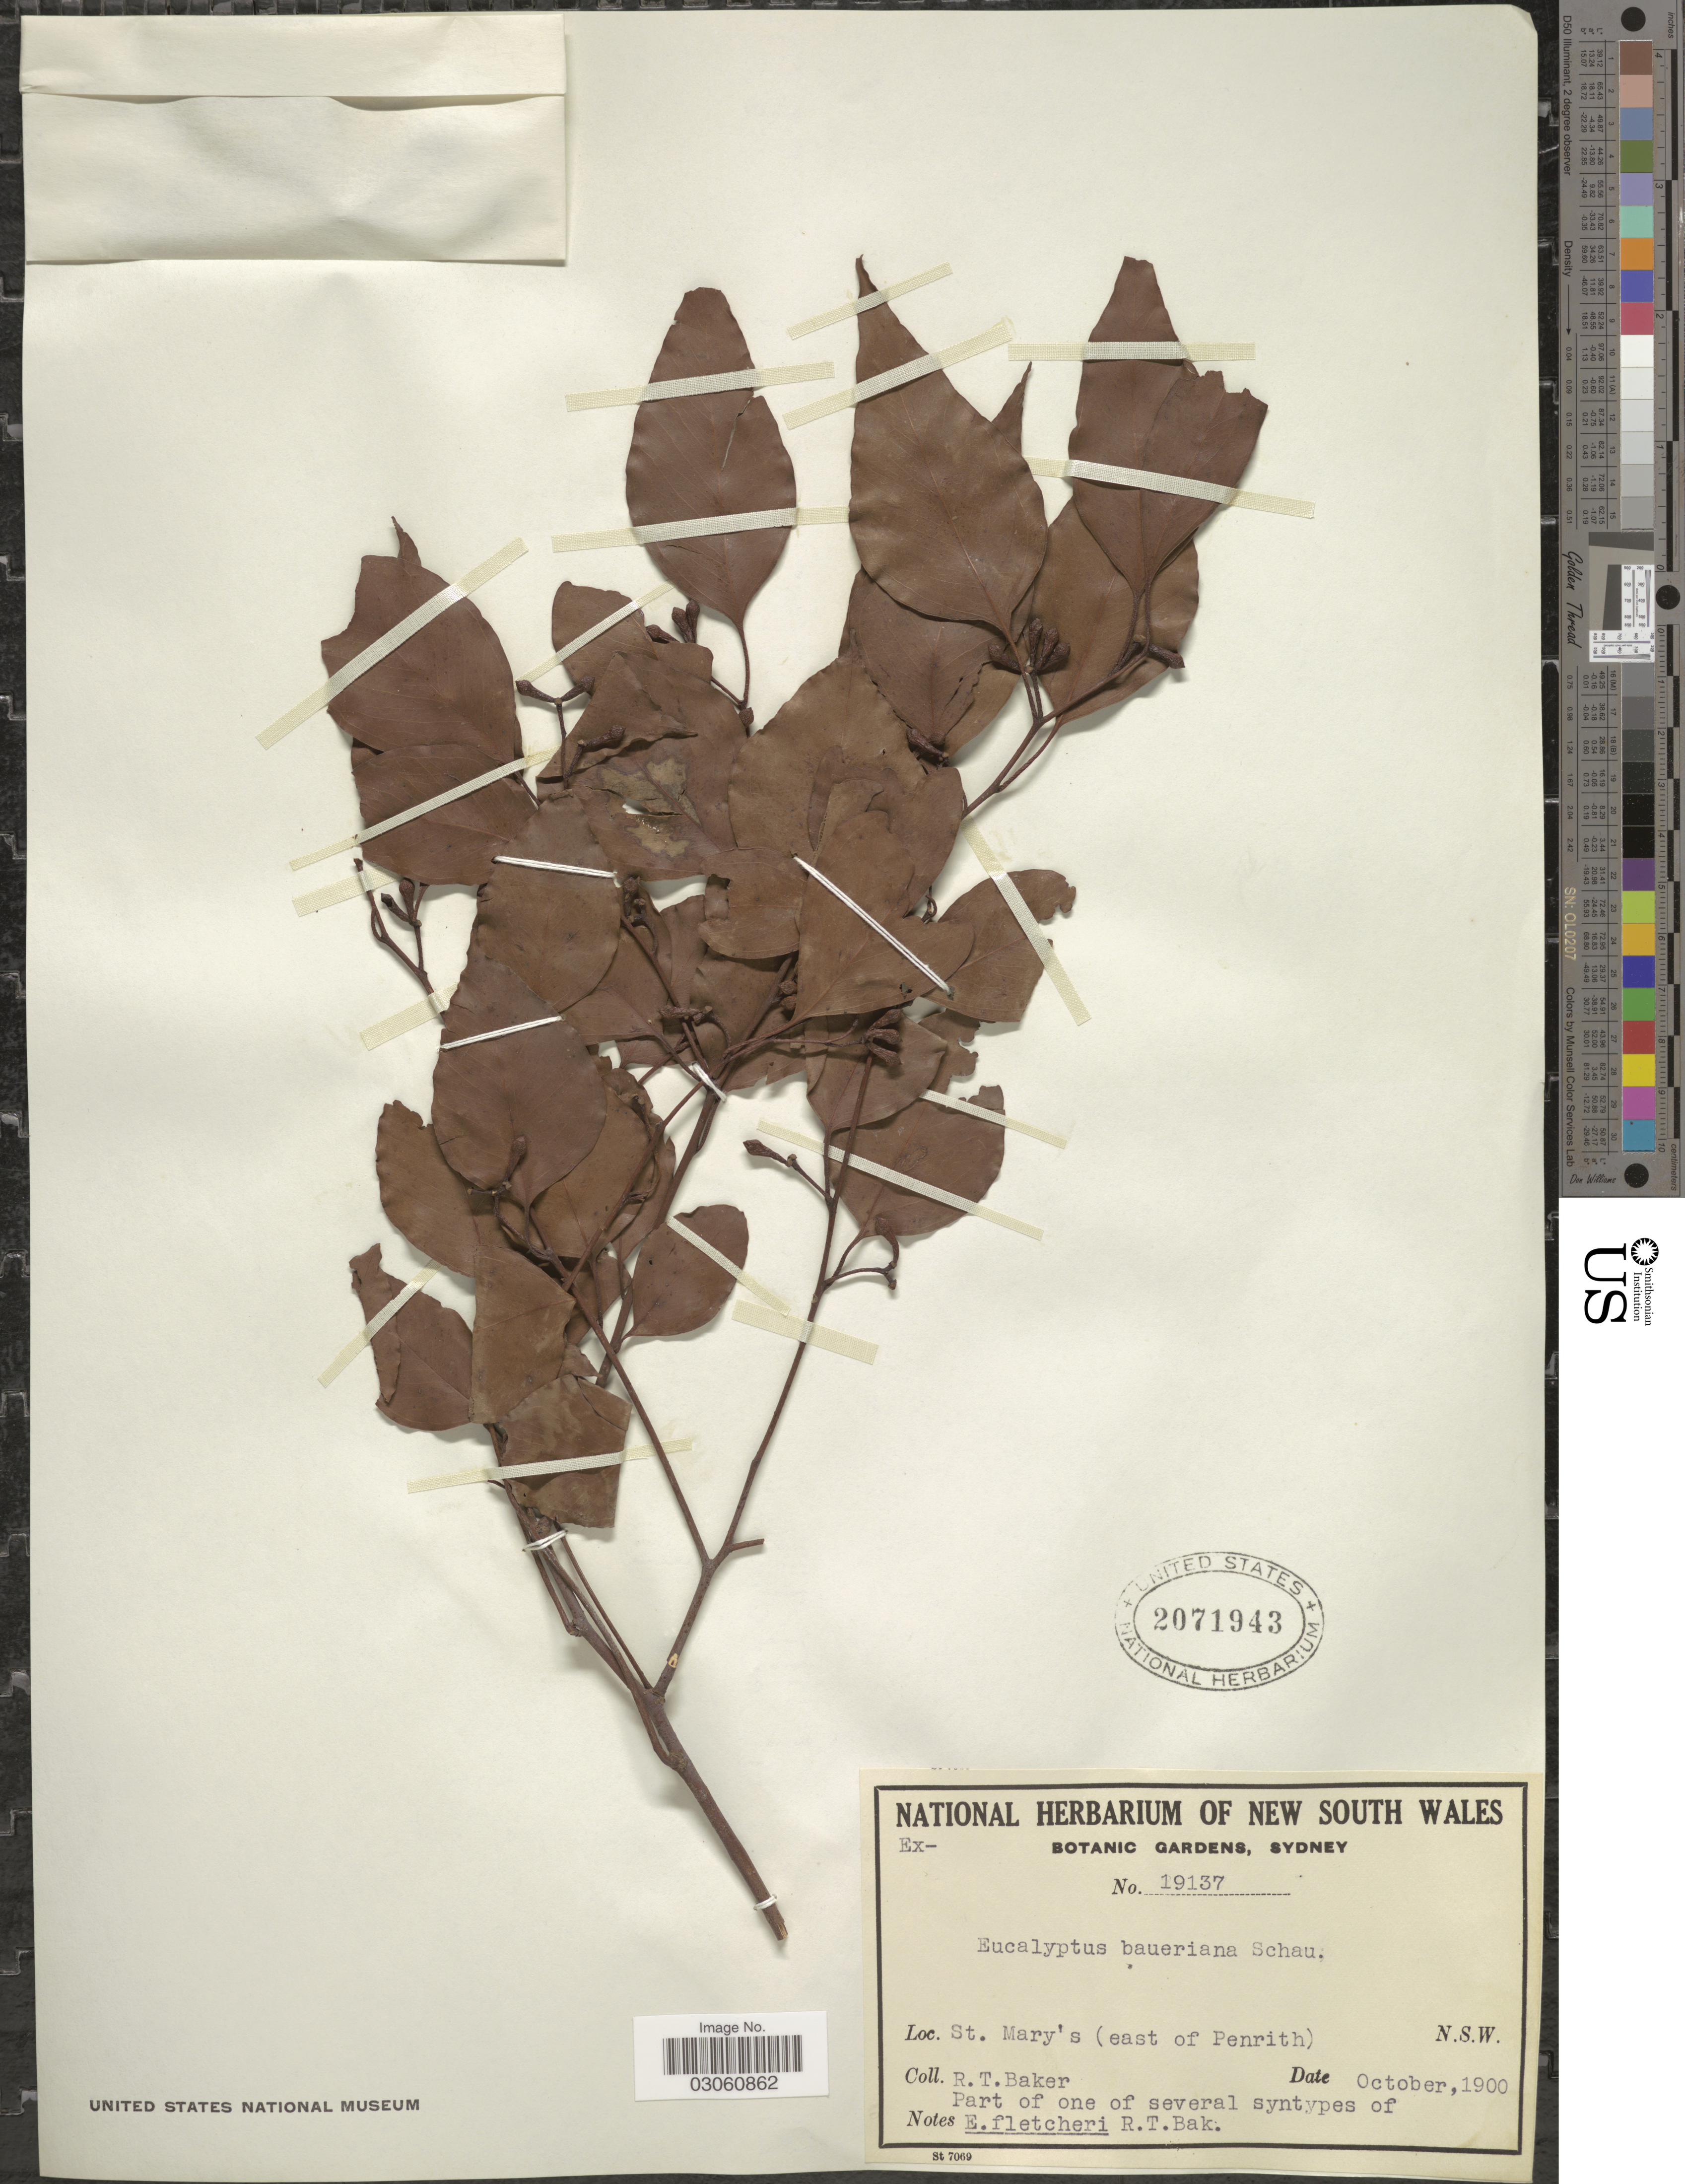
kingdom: Plantae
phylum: Tracheophyta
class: Magnoliopsida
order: Myrtales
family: Myrtaceae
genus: Eucalyptus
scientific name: Eucalyptus baueriana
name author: Schauer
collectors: R. T. Baker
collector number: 19137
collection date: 1900-10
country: Australia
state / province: New South Wales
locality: St. Mary's (east of Penrith).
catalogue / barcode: US 2071943